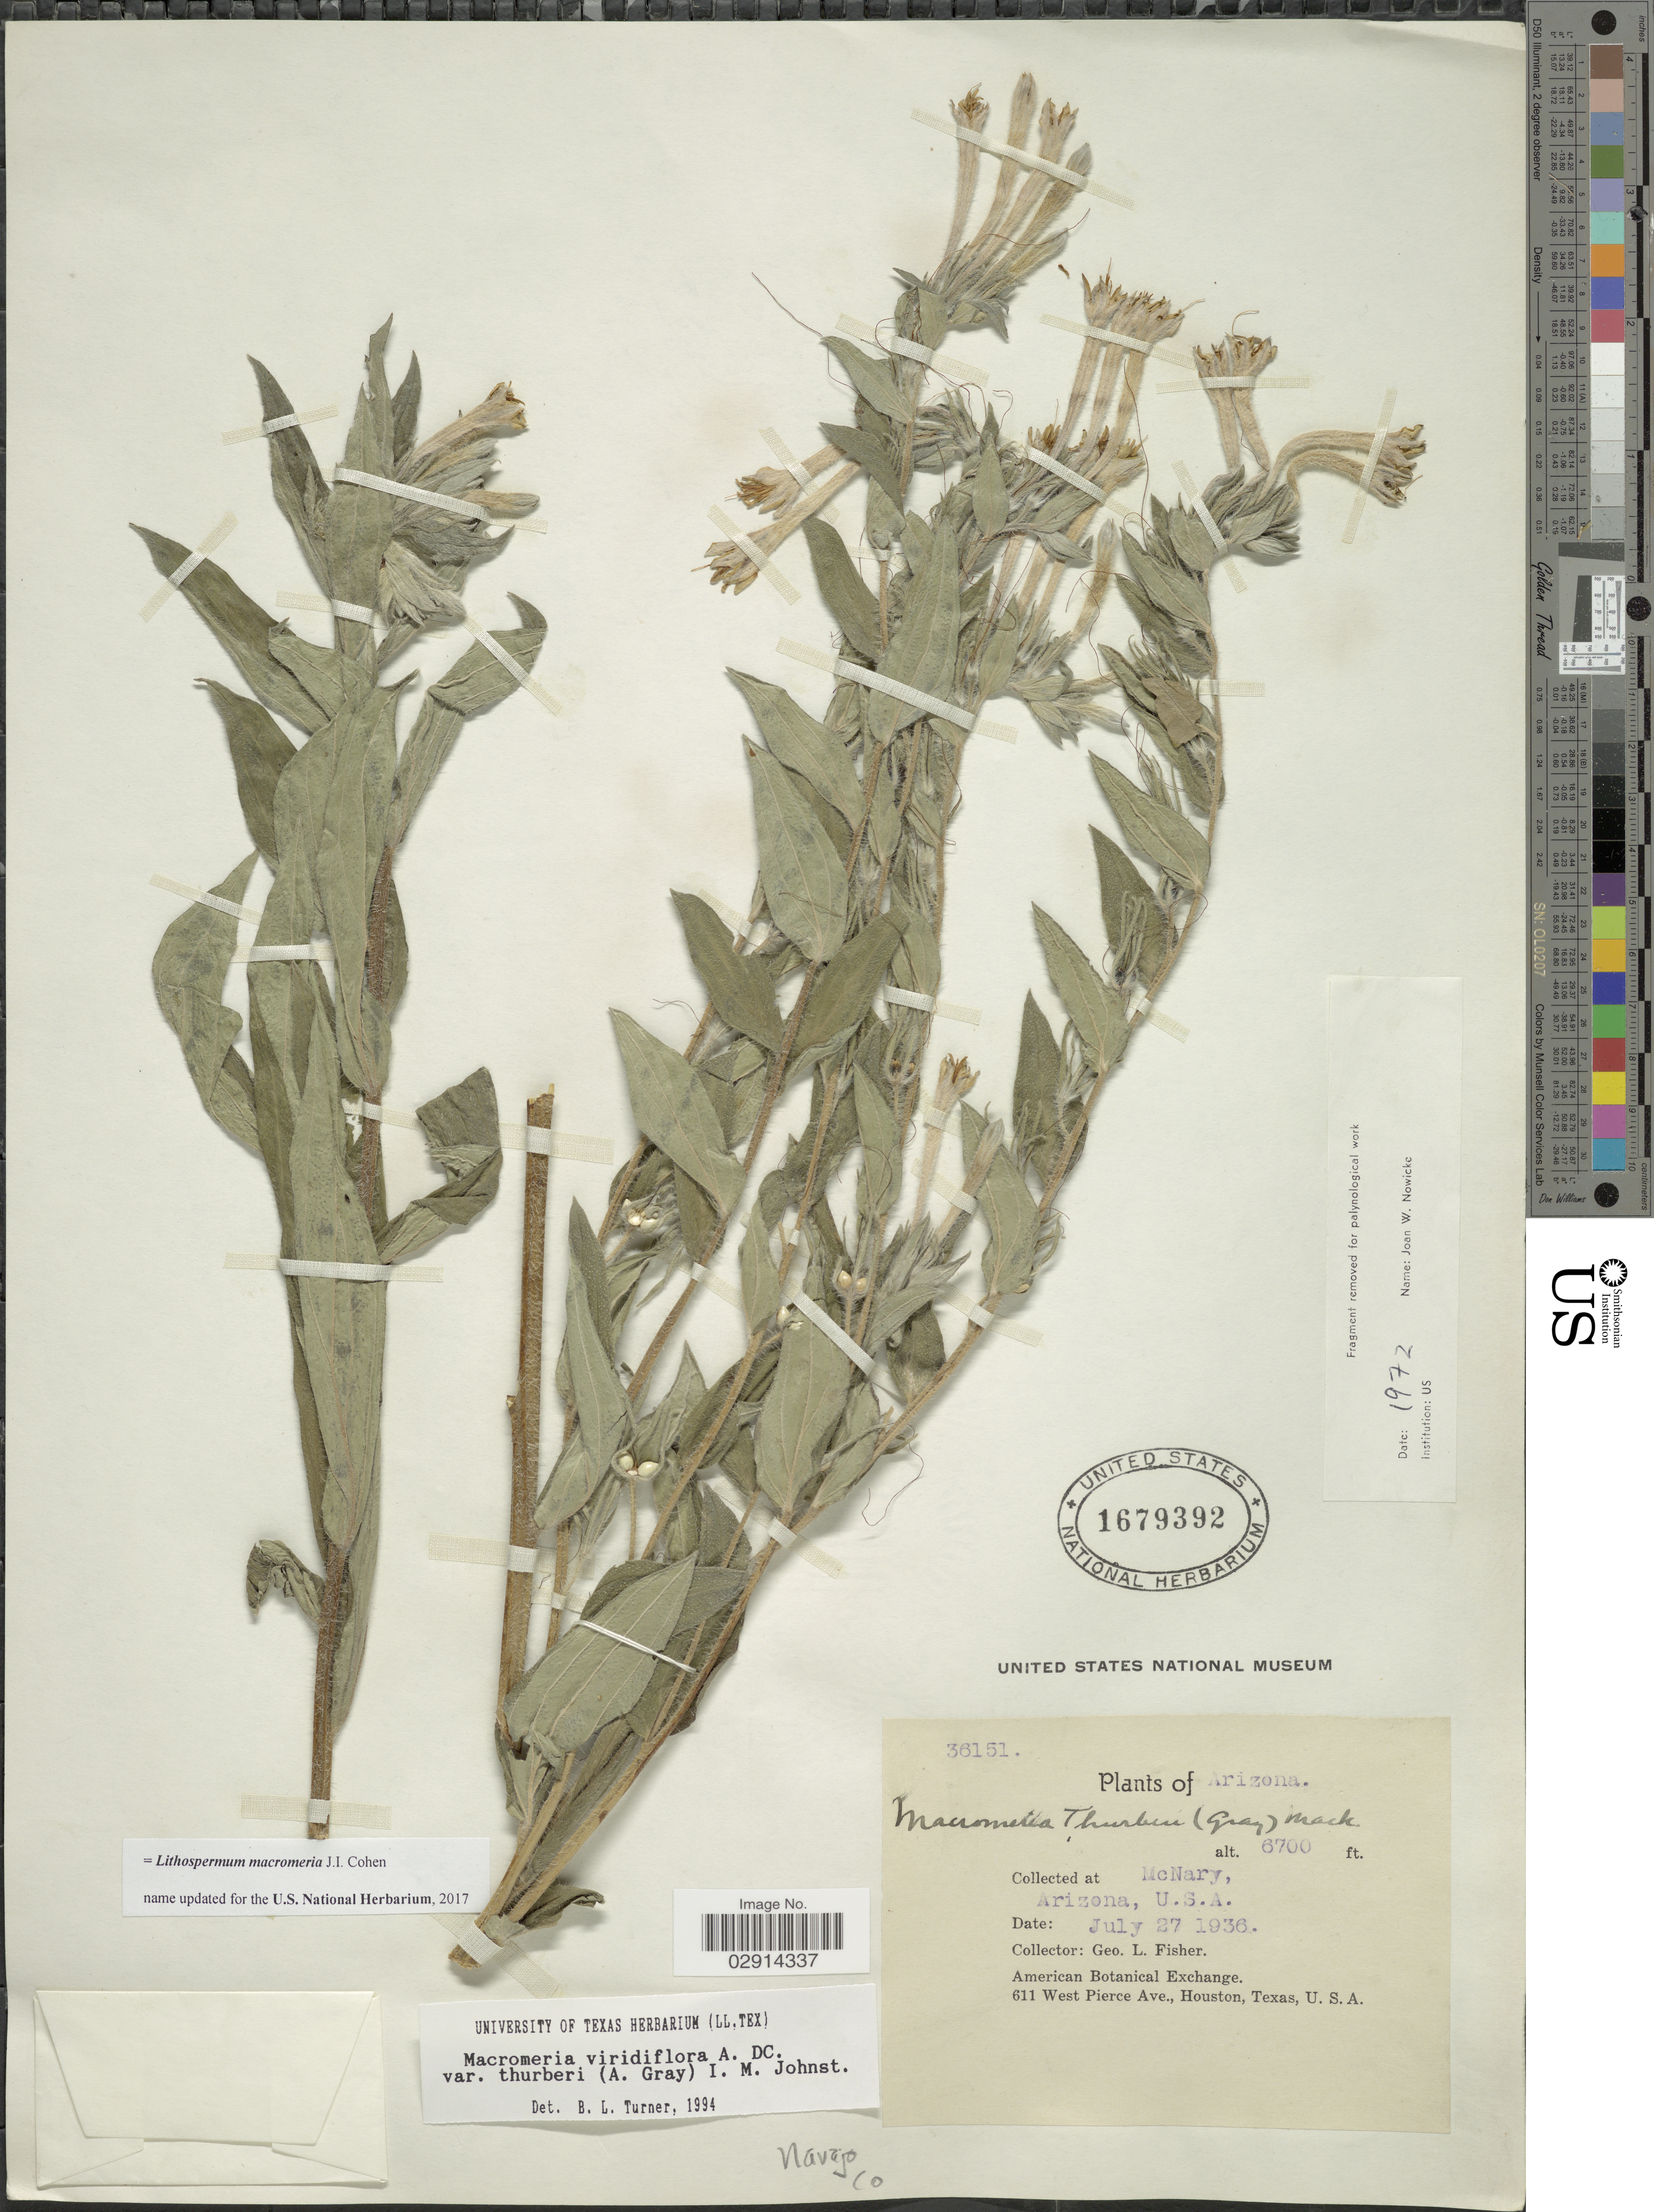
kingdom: Plantae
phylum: Tracheophyta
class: Magnoliopsida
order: Boraginales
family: Boraginaceae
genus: Lithospermum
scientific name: Lithospermum macromeria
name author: Cohen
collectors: G. L. Fisher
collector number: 36151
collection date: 1936-07-27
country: United States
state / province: Arizona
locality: McNary.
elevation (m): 2042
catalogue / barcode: US 1679392